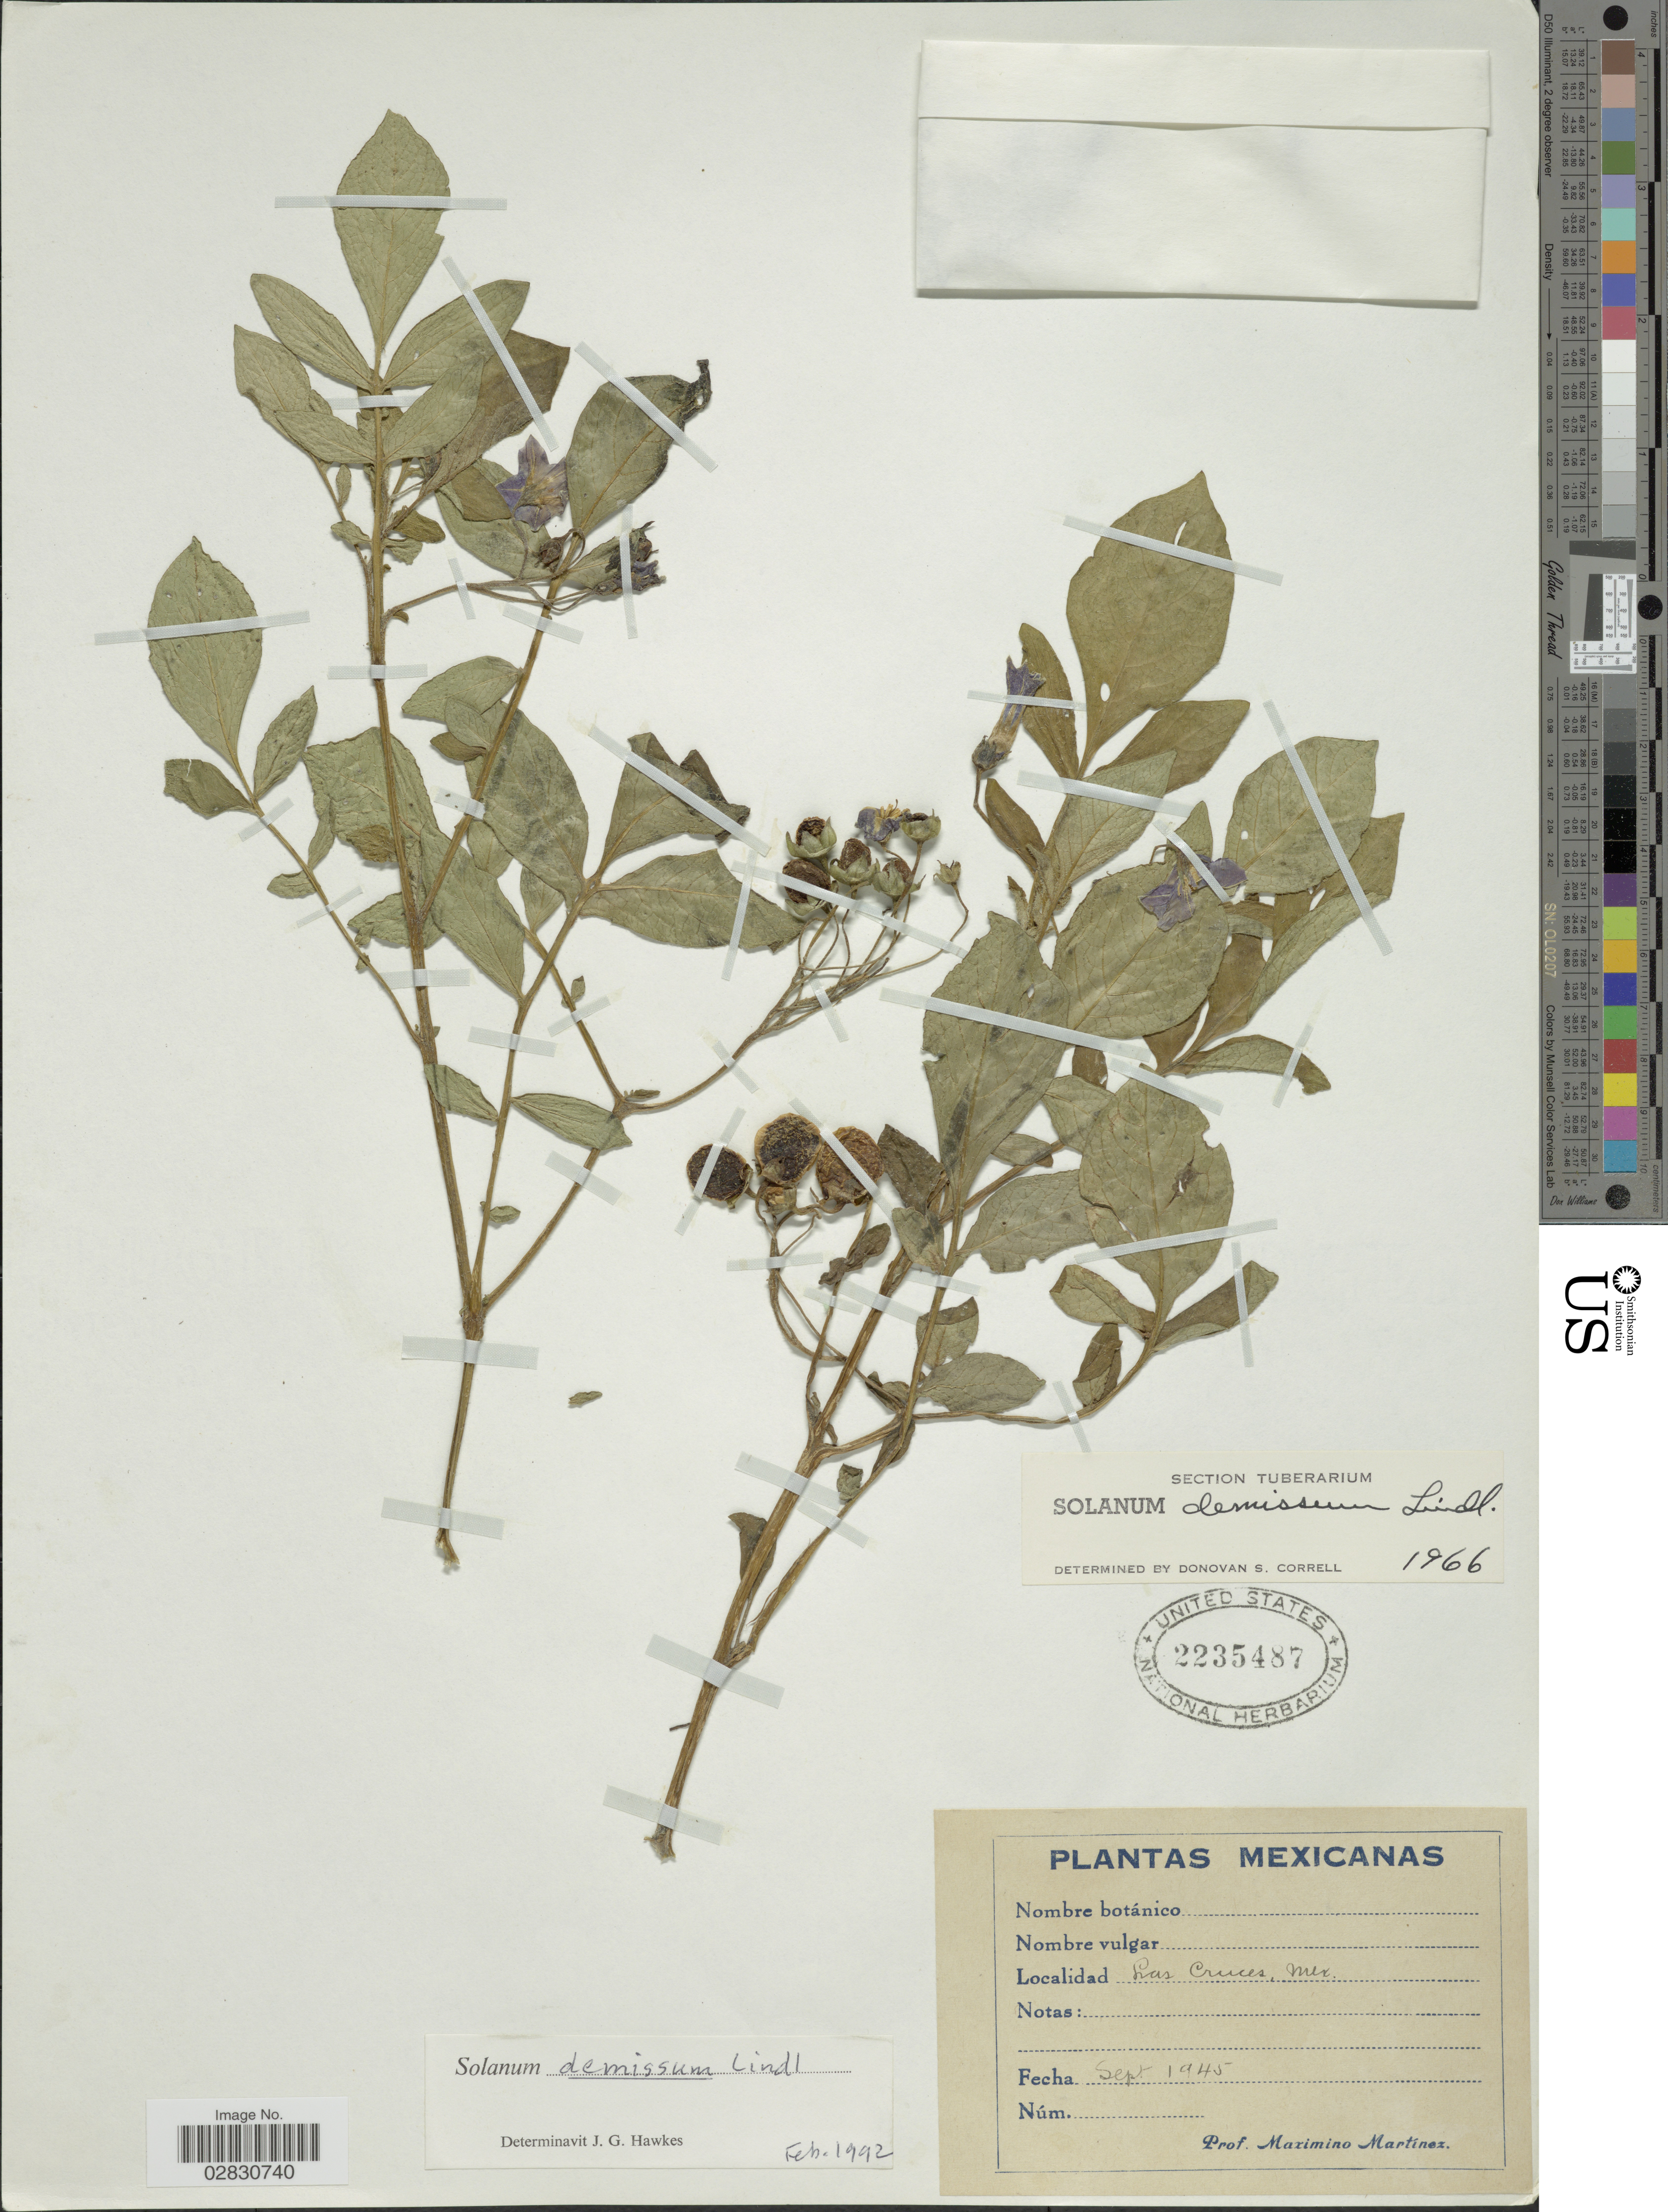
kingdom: Plantae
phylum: Tracheophyta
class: Magnoliopsida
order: Solanales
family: Solanaceae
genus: Solanum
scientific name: Solanum demissum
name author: Lindl.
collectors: M. Martinez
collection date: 1945-09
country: Mexico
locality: Las Cruces, Mex.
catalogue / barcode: US 2235487